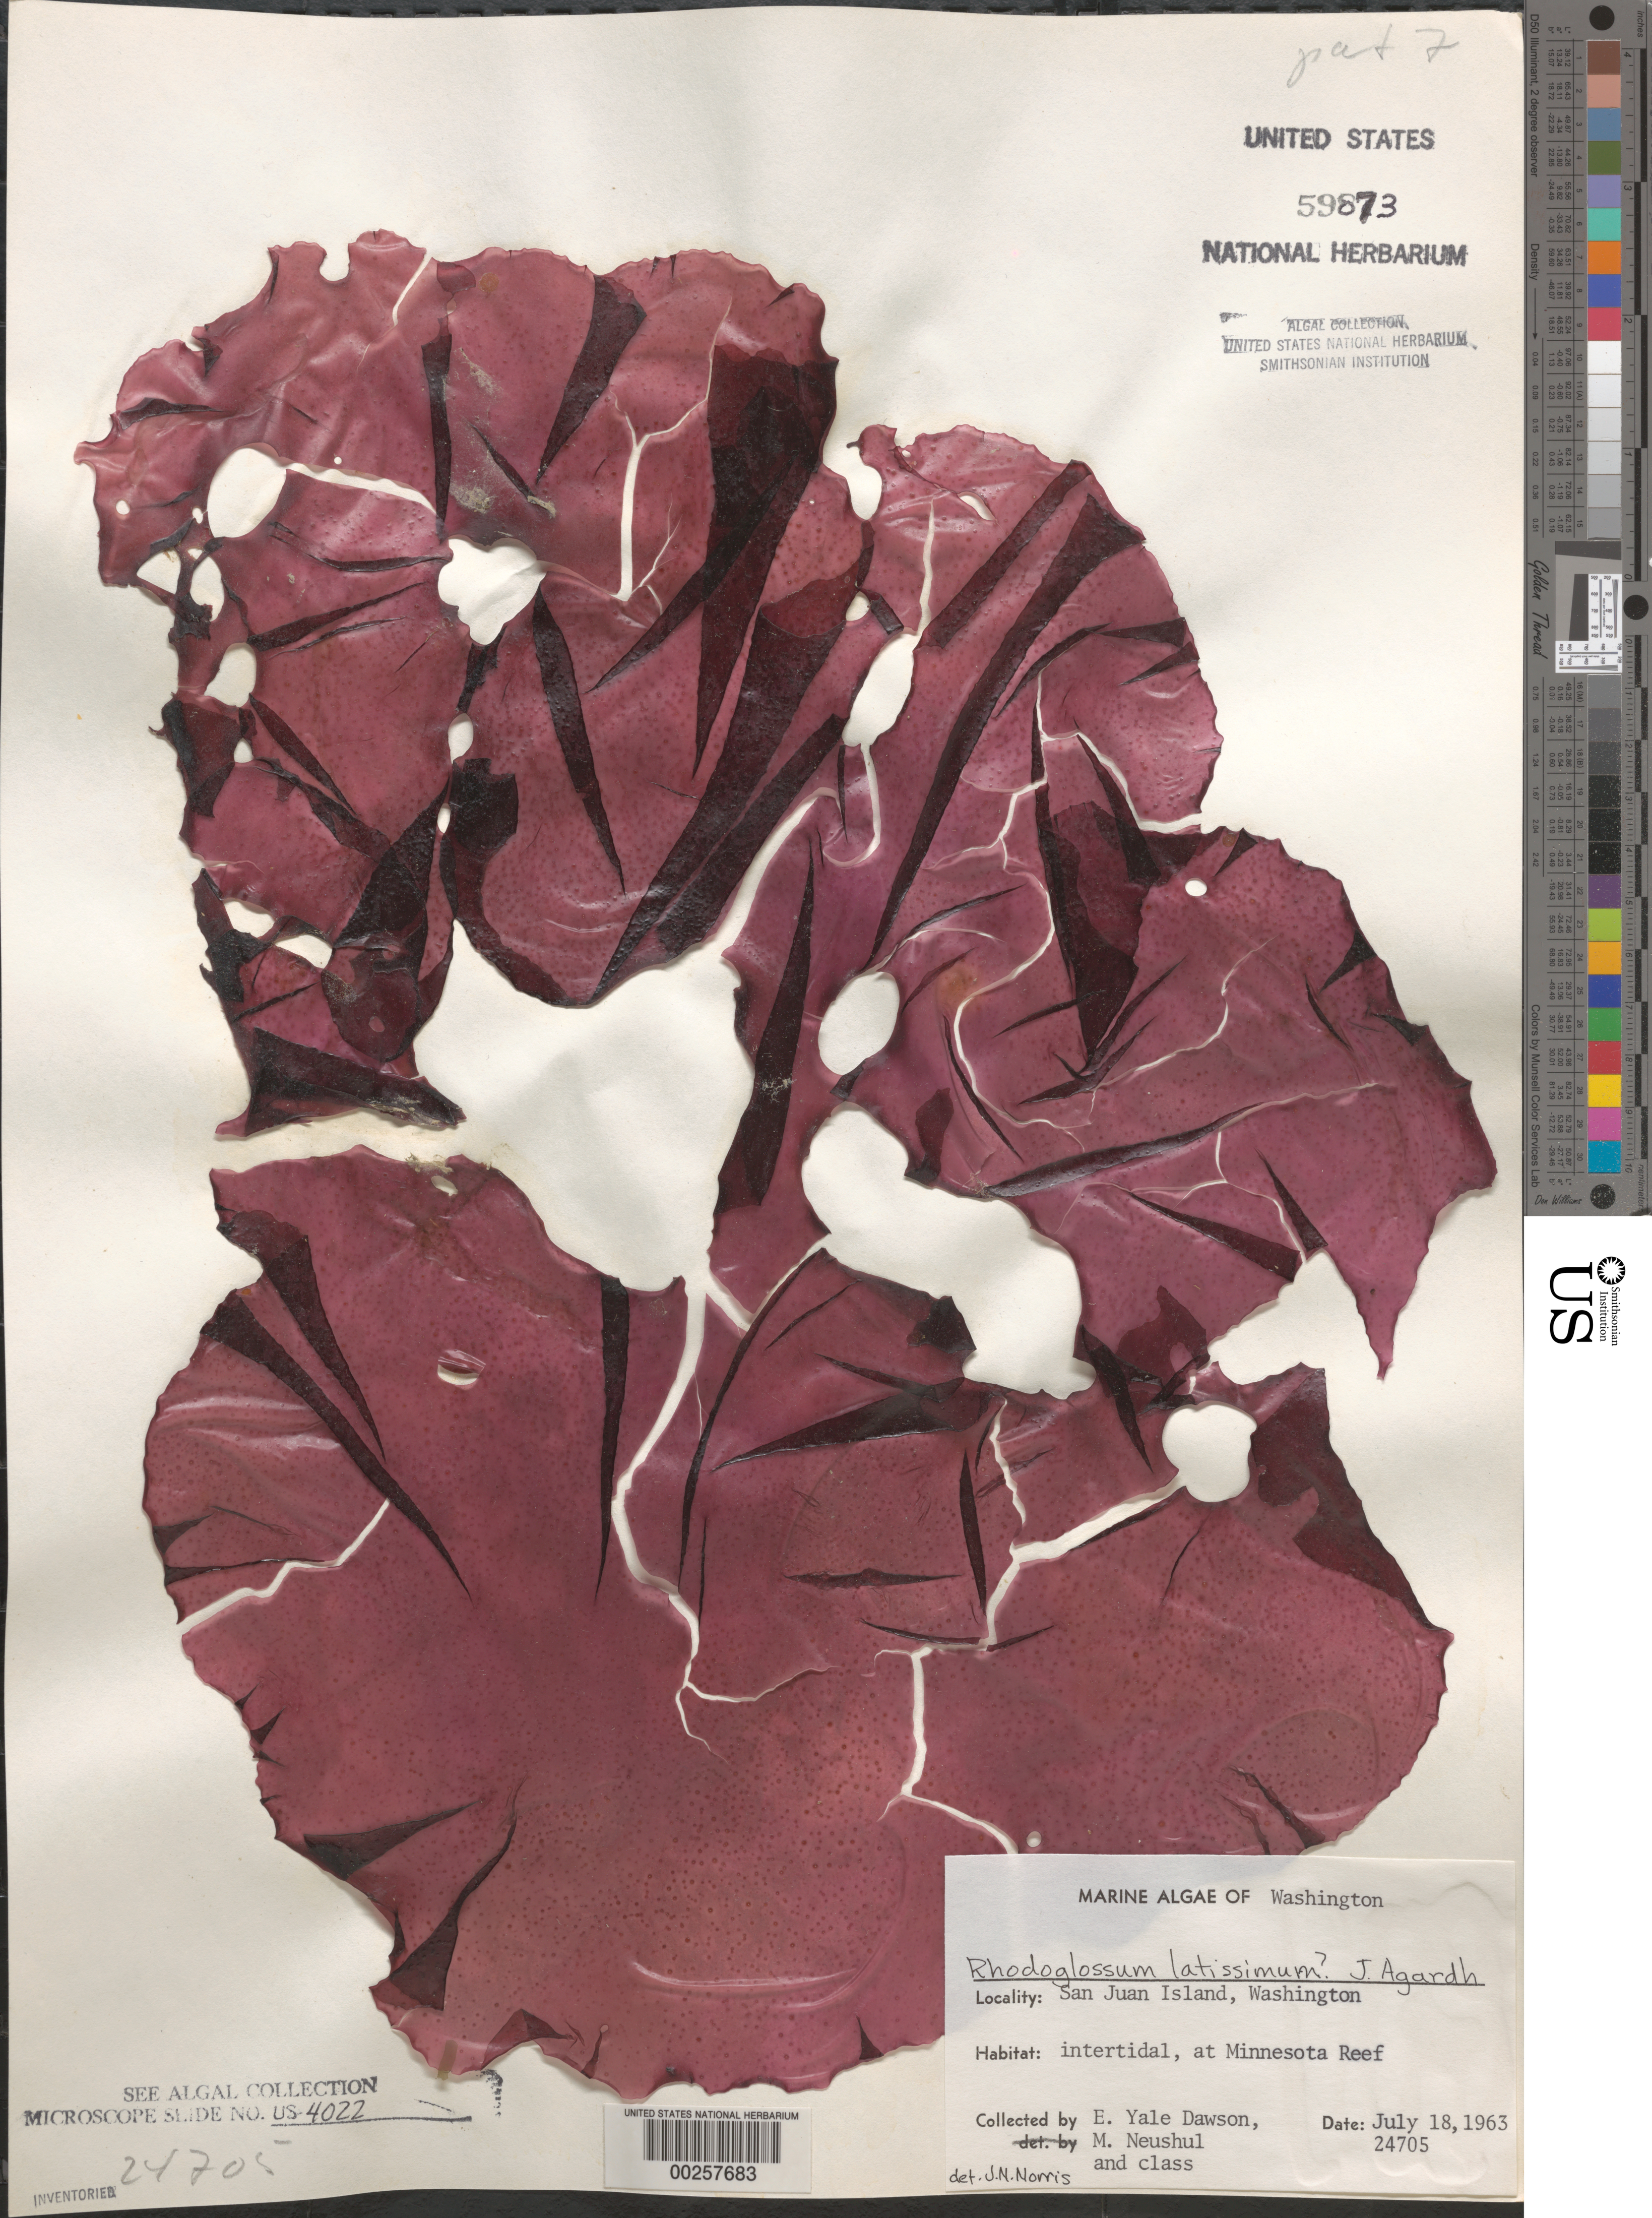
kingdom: Plantae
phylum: Rhodophyta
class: Florideophyceae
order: Gigartinales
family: Gigartinaceae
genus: Iridaea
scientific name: Iridaea latissima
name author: (Hooker f. & Harv.) Grunow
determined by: Algae name updating Project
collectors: E. Y. Dawson, M. Neushul & Algae Class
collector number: EYD 24705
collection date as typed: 18 Jul 1963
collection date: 1963-07-18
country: United States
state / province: Washington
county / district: San Juan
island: San Juan Island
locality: Minnesota Reef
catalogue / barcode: US 59873